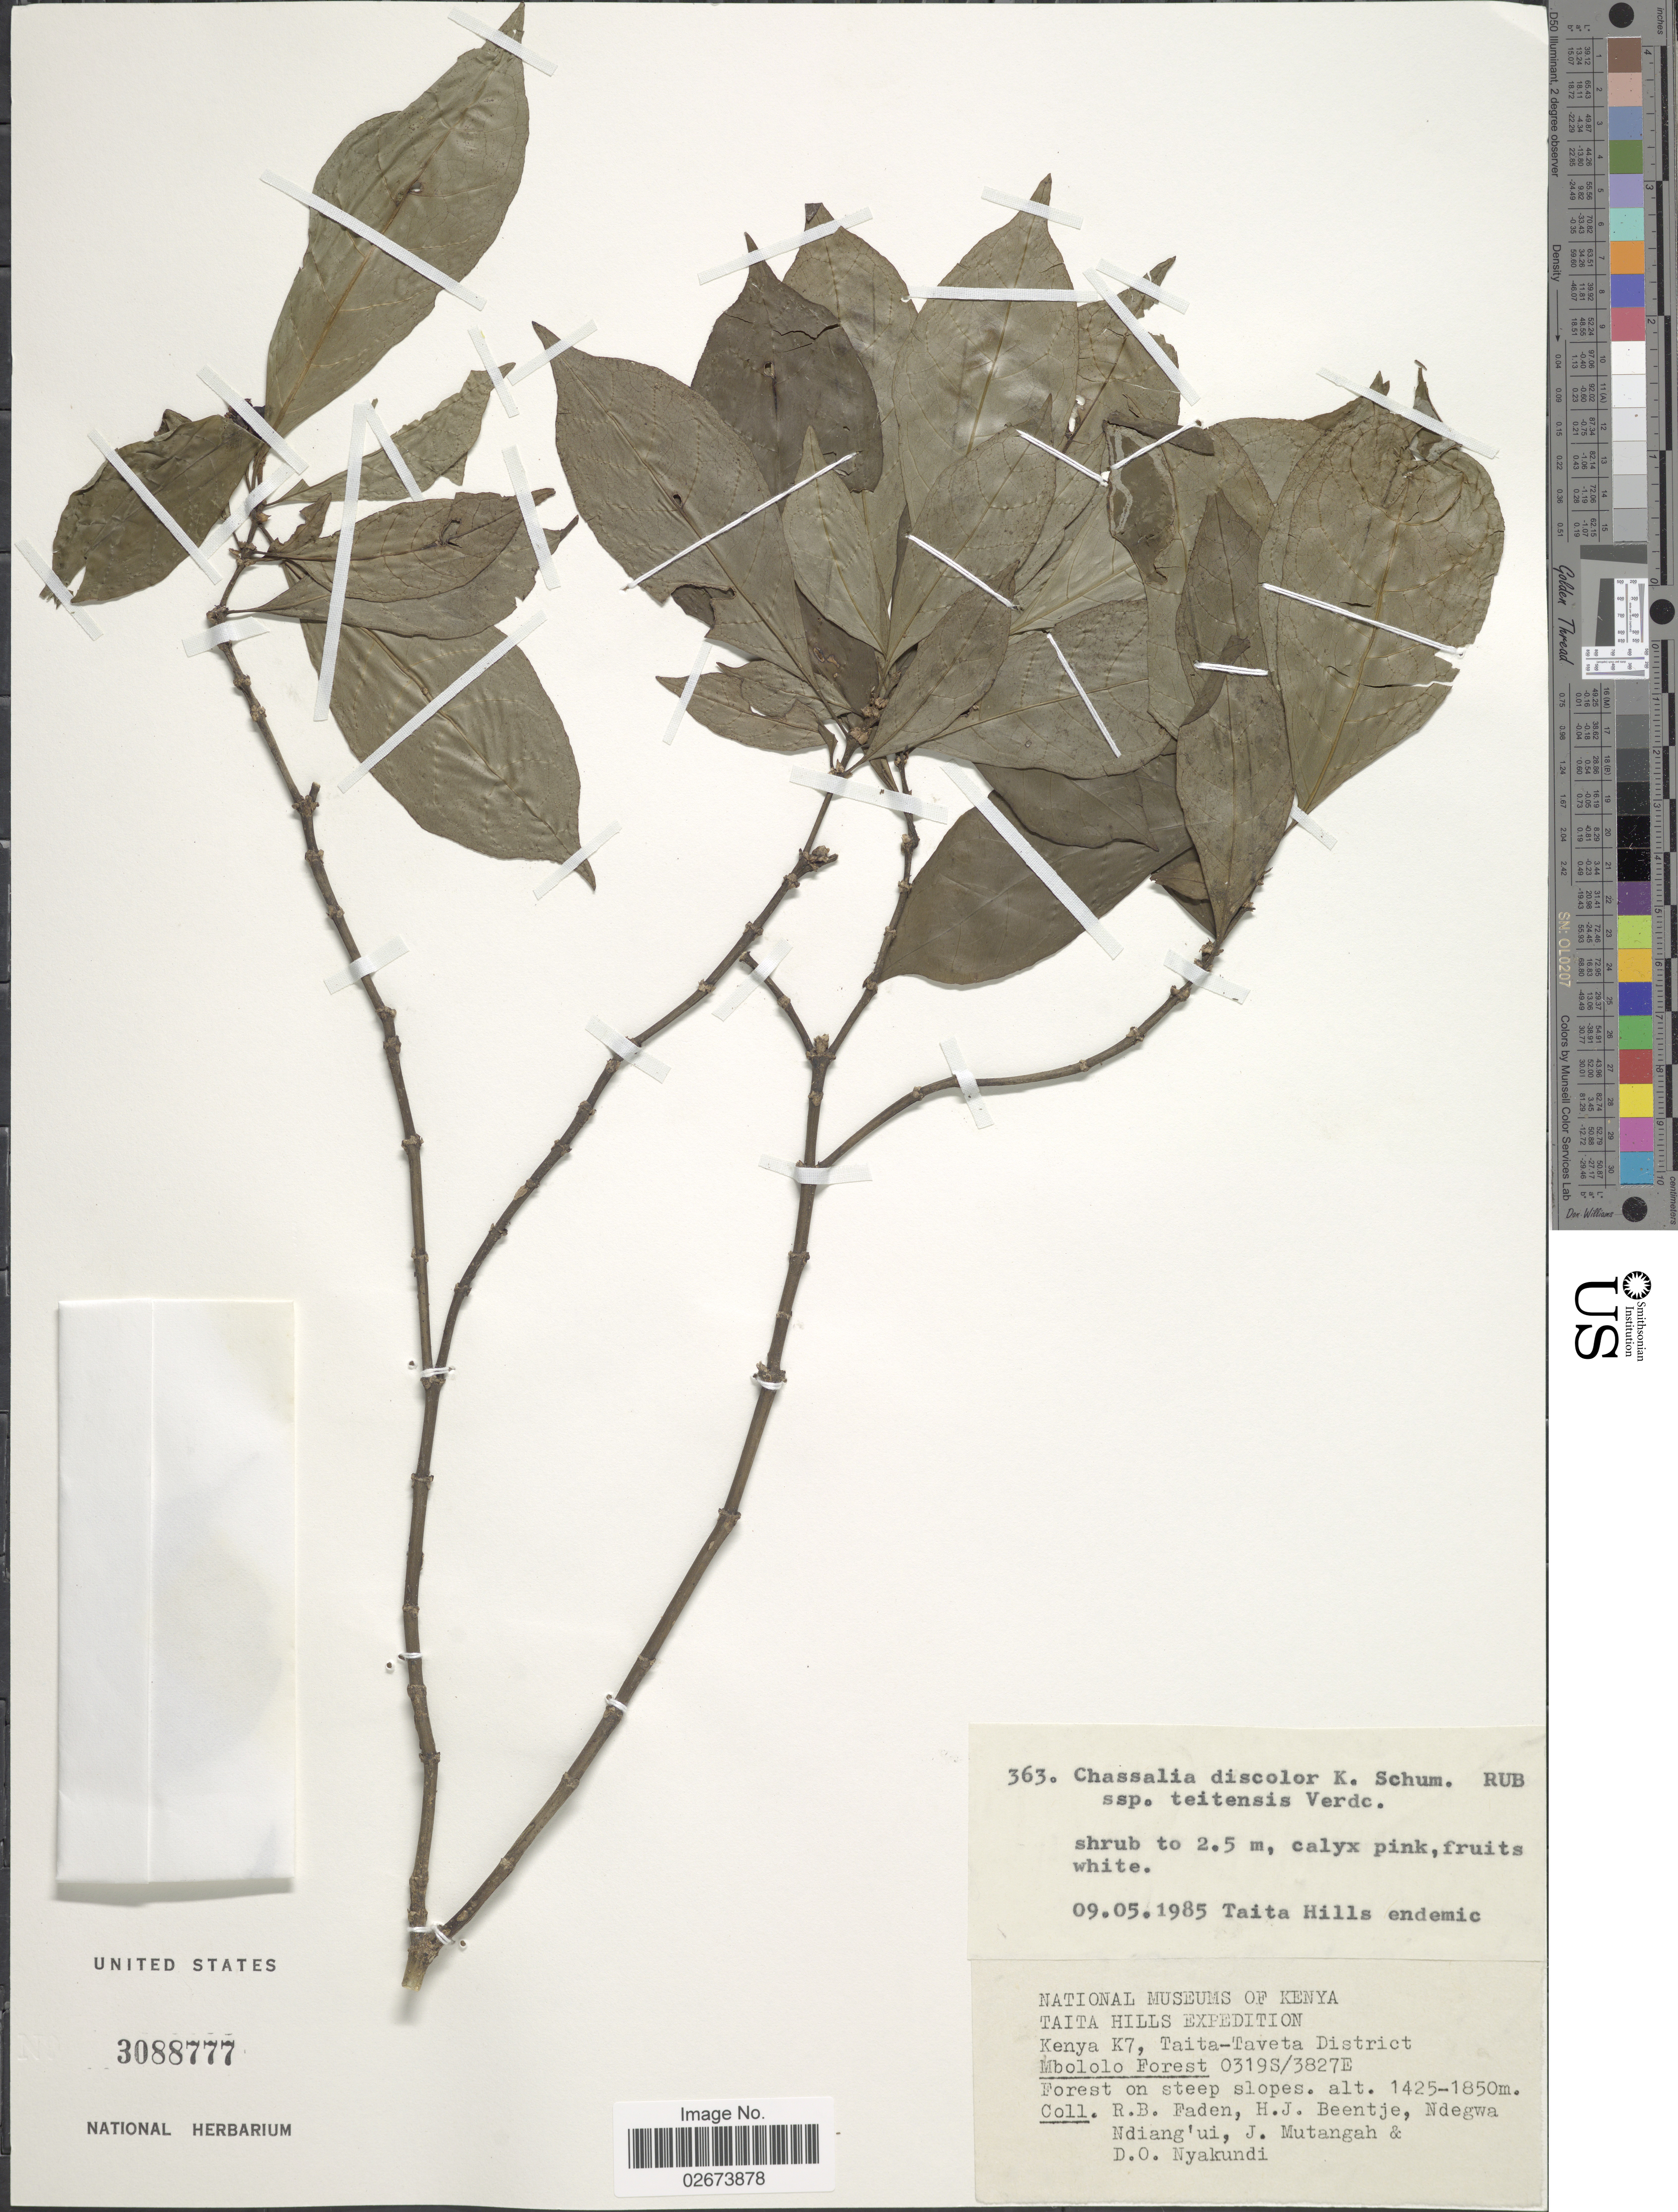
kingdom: Plantae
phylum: Tracheophyta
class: Magnoliopsida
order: Gentianales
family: Rubiaceae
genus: Chassalia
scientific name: Chassalia discolor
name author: K. Schum.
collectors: R. B. Faden, H. J. Beentje, Ndegwa Ndiang'ui, J. Mutangah & D. Nyakundi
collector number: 363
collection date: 1985-05-09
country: Kenya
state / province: Taita Taveta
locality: Taita Hills, Mbololo Forest.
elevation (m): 1425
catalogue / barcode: US 3088777